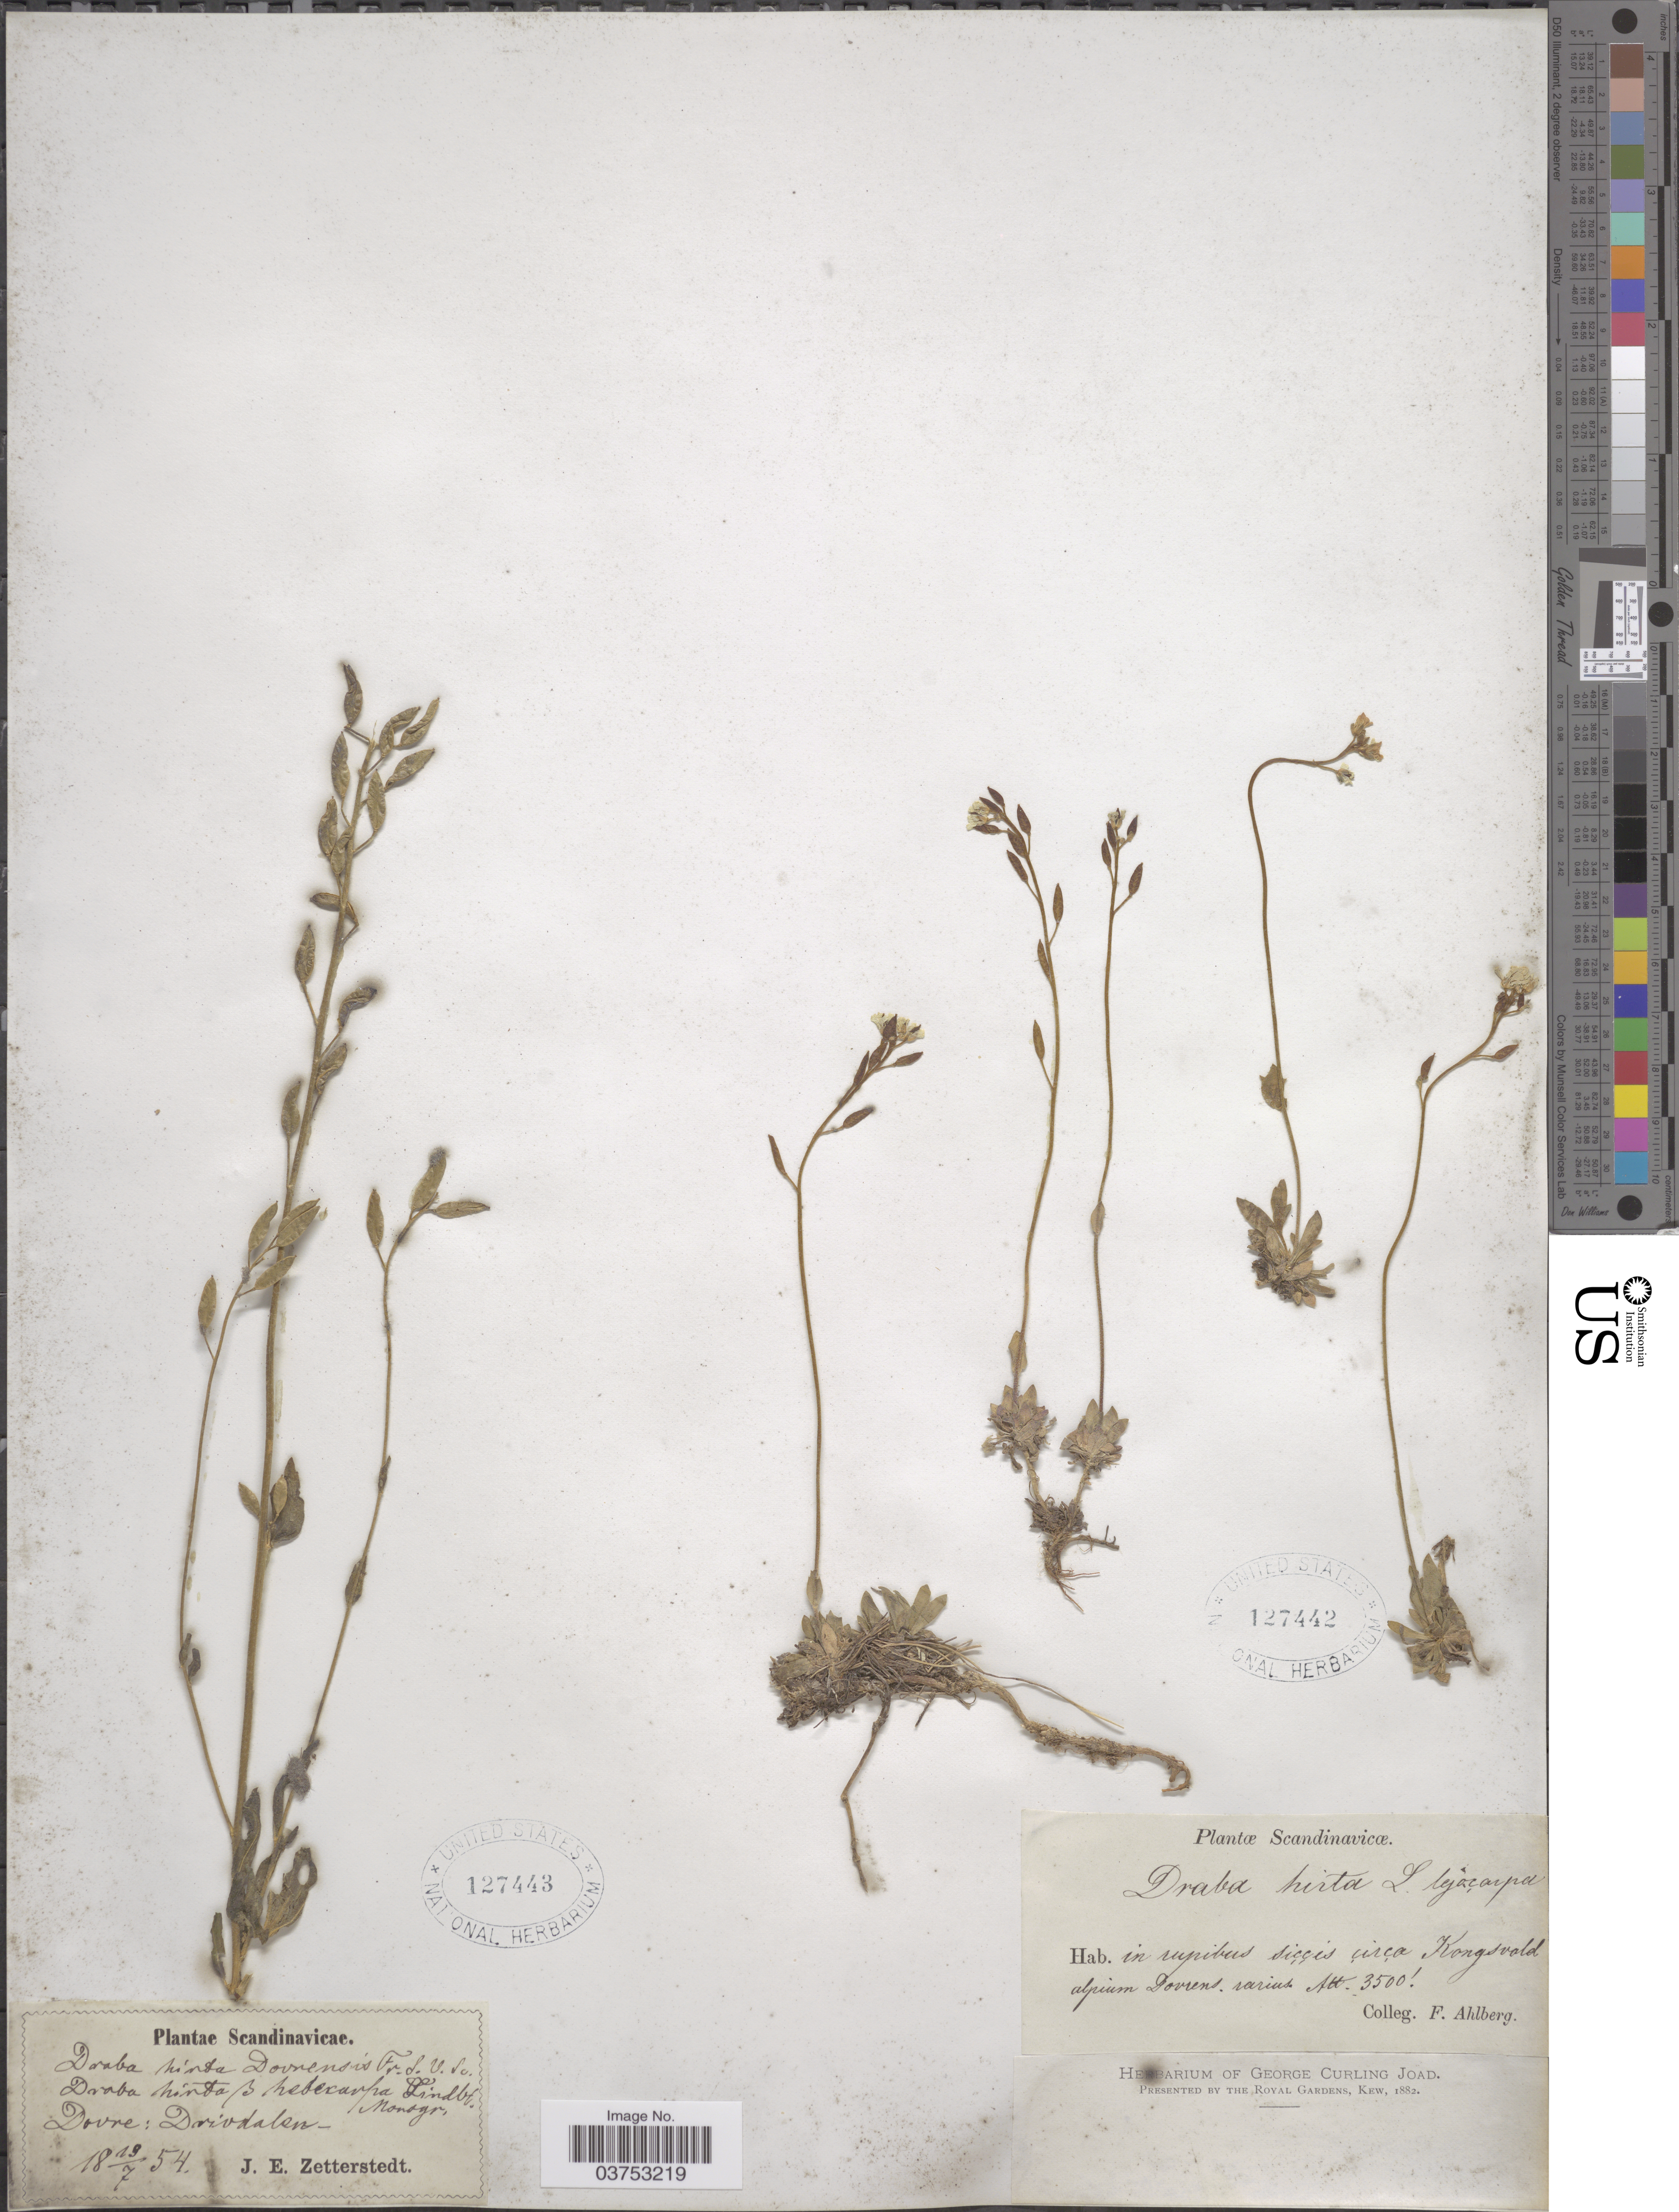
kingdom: Plantae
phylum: Tracheophyta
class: Magnoliopsida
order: Brassicales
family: Brassicaceae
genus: Draba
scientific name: Draba hirta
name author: L.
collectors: F. Ahlberg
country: Norway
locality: Scandinavicæ. In rupibus siccis circa Kongsvold alpium Dovrens rarius.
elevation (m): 1067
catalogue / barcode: US 127442-2